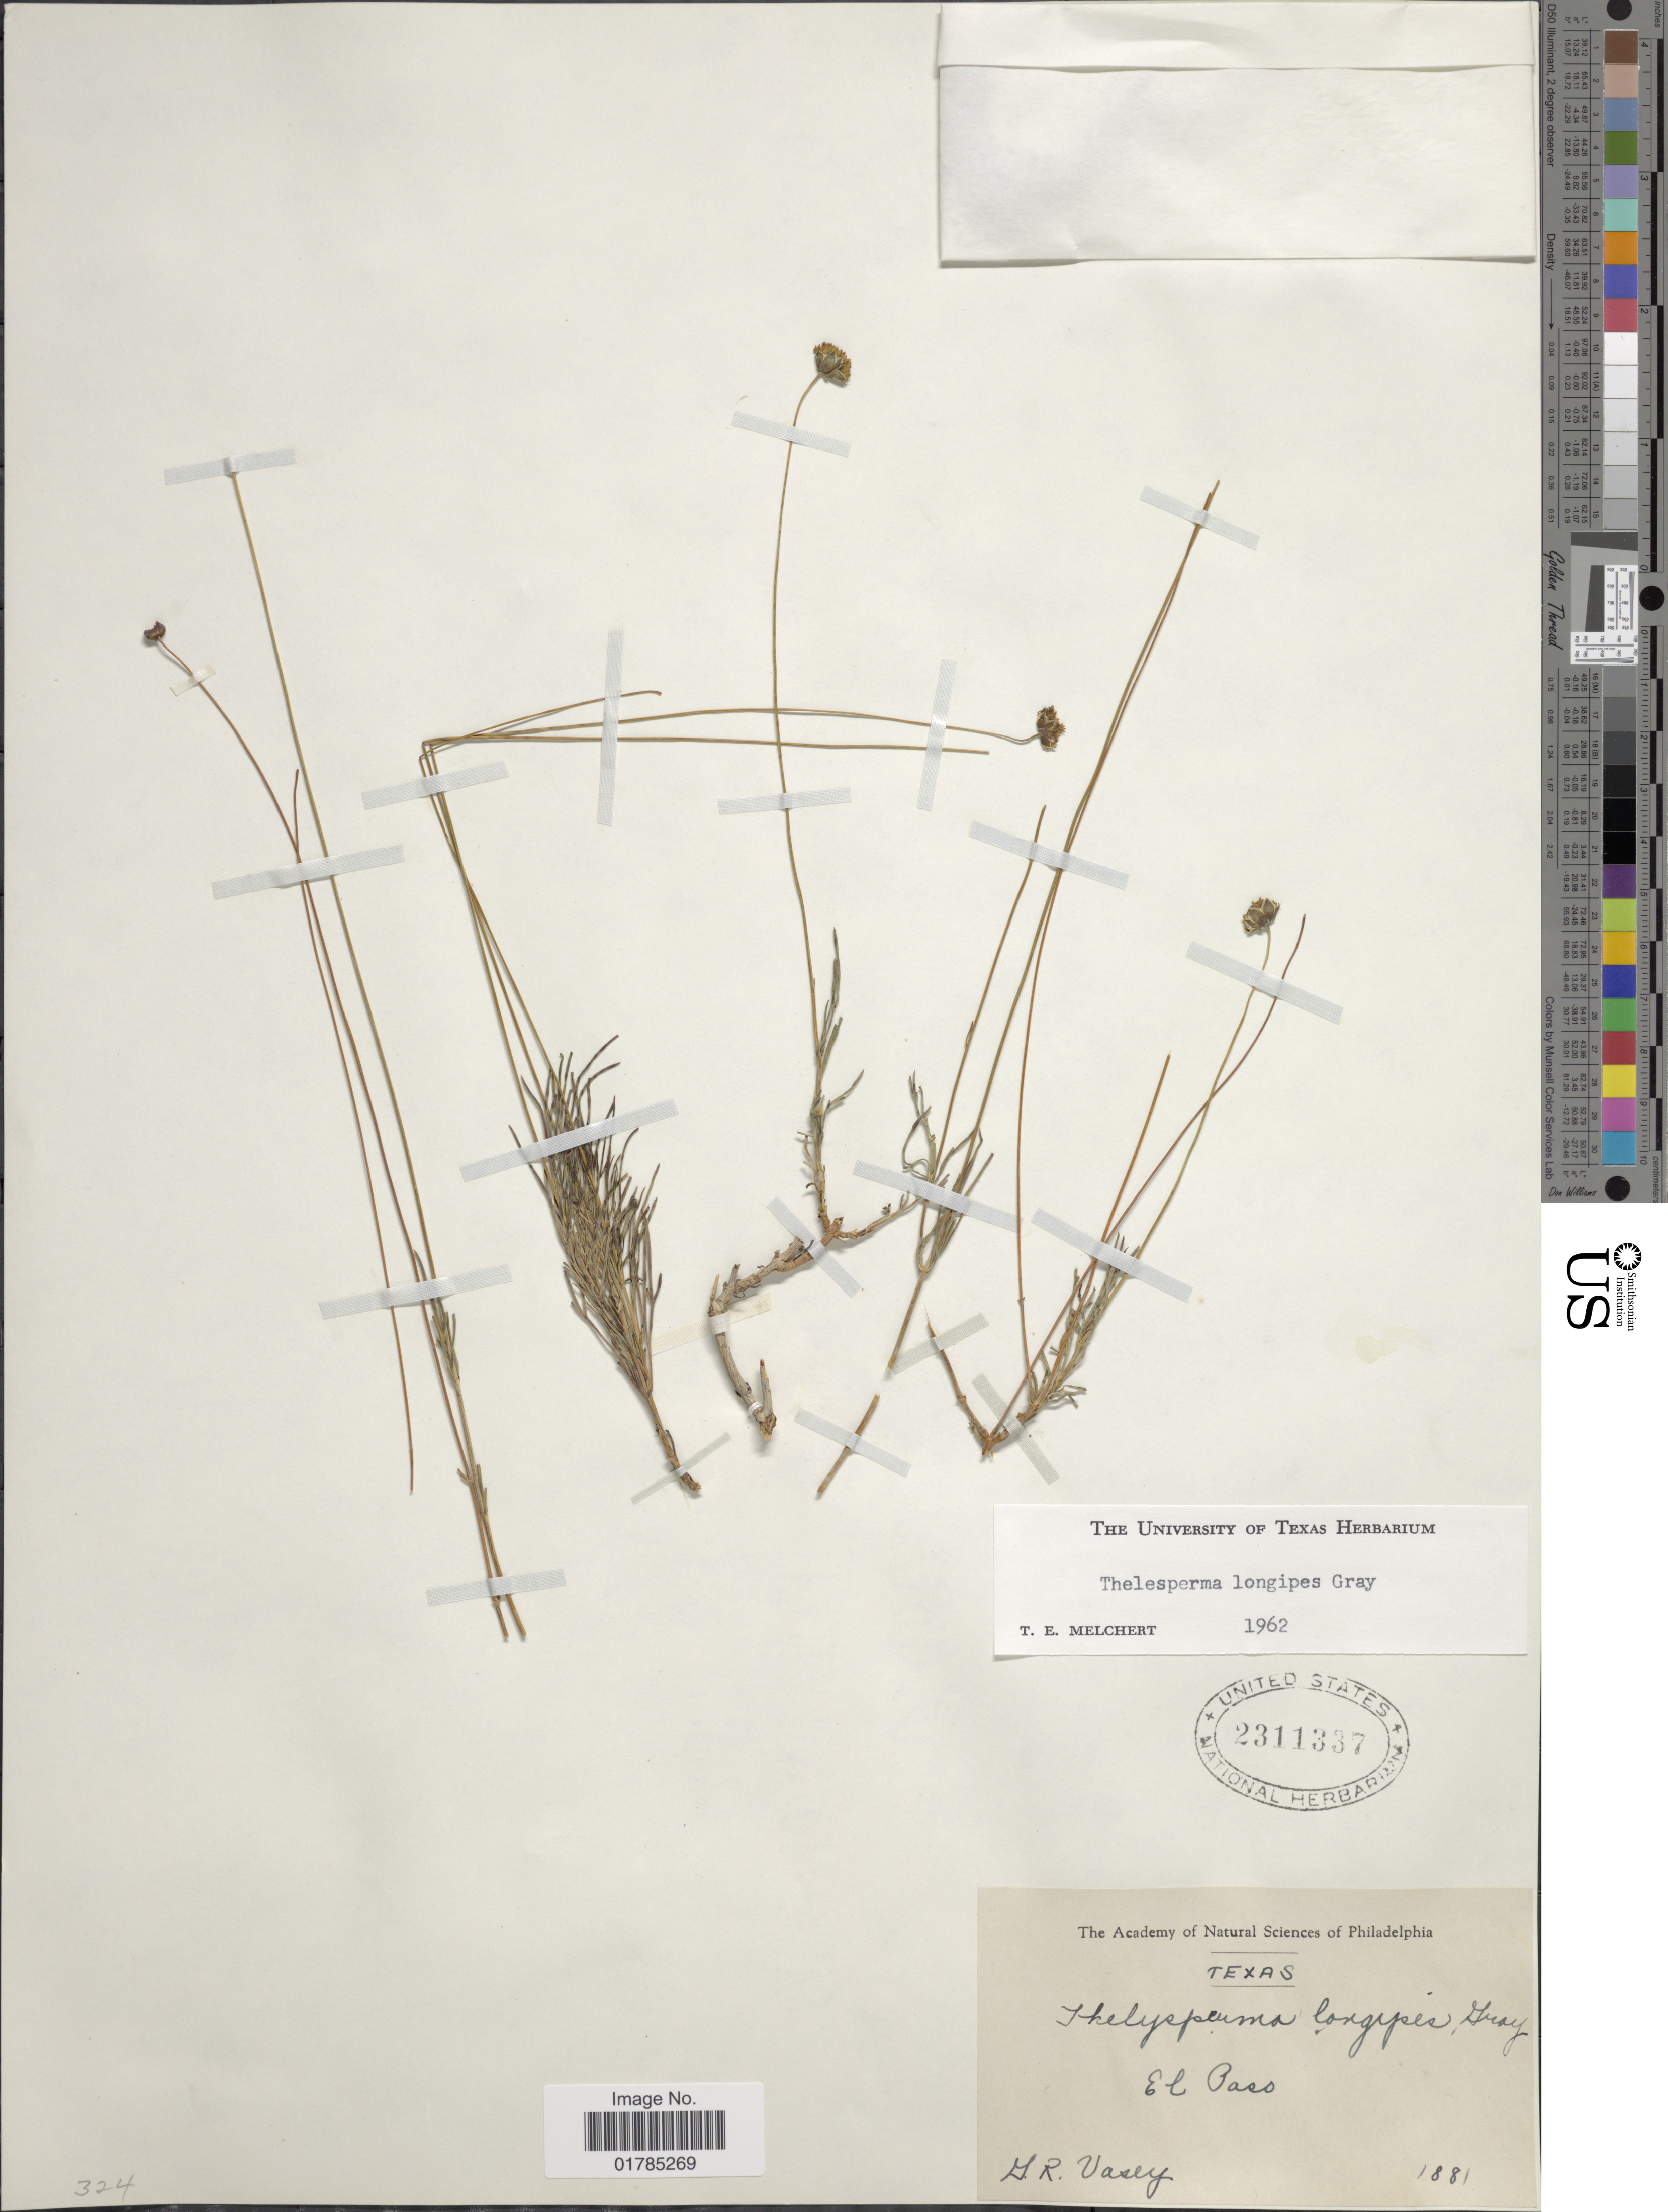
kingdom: Plantae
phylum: Tracheophyta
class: Magnoliopsida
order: Asterales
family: Asteraceae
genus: Thelesperma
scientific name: Thelesperma longipes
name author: A. Gray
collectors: G. R. Vasey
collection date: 1881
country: United States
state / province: Texas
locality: El Paso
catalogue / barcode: US 2311337